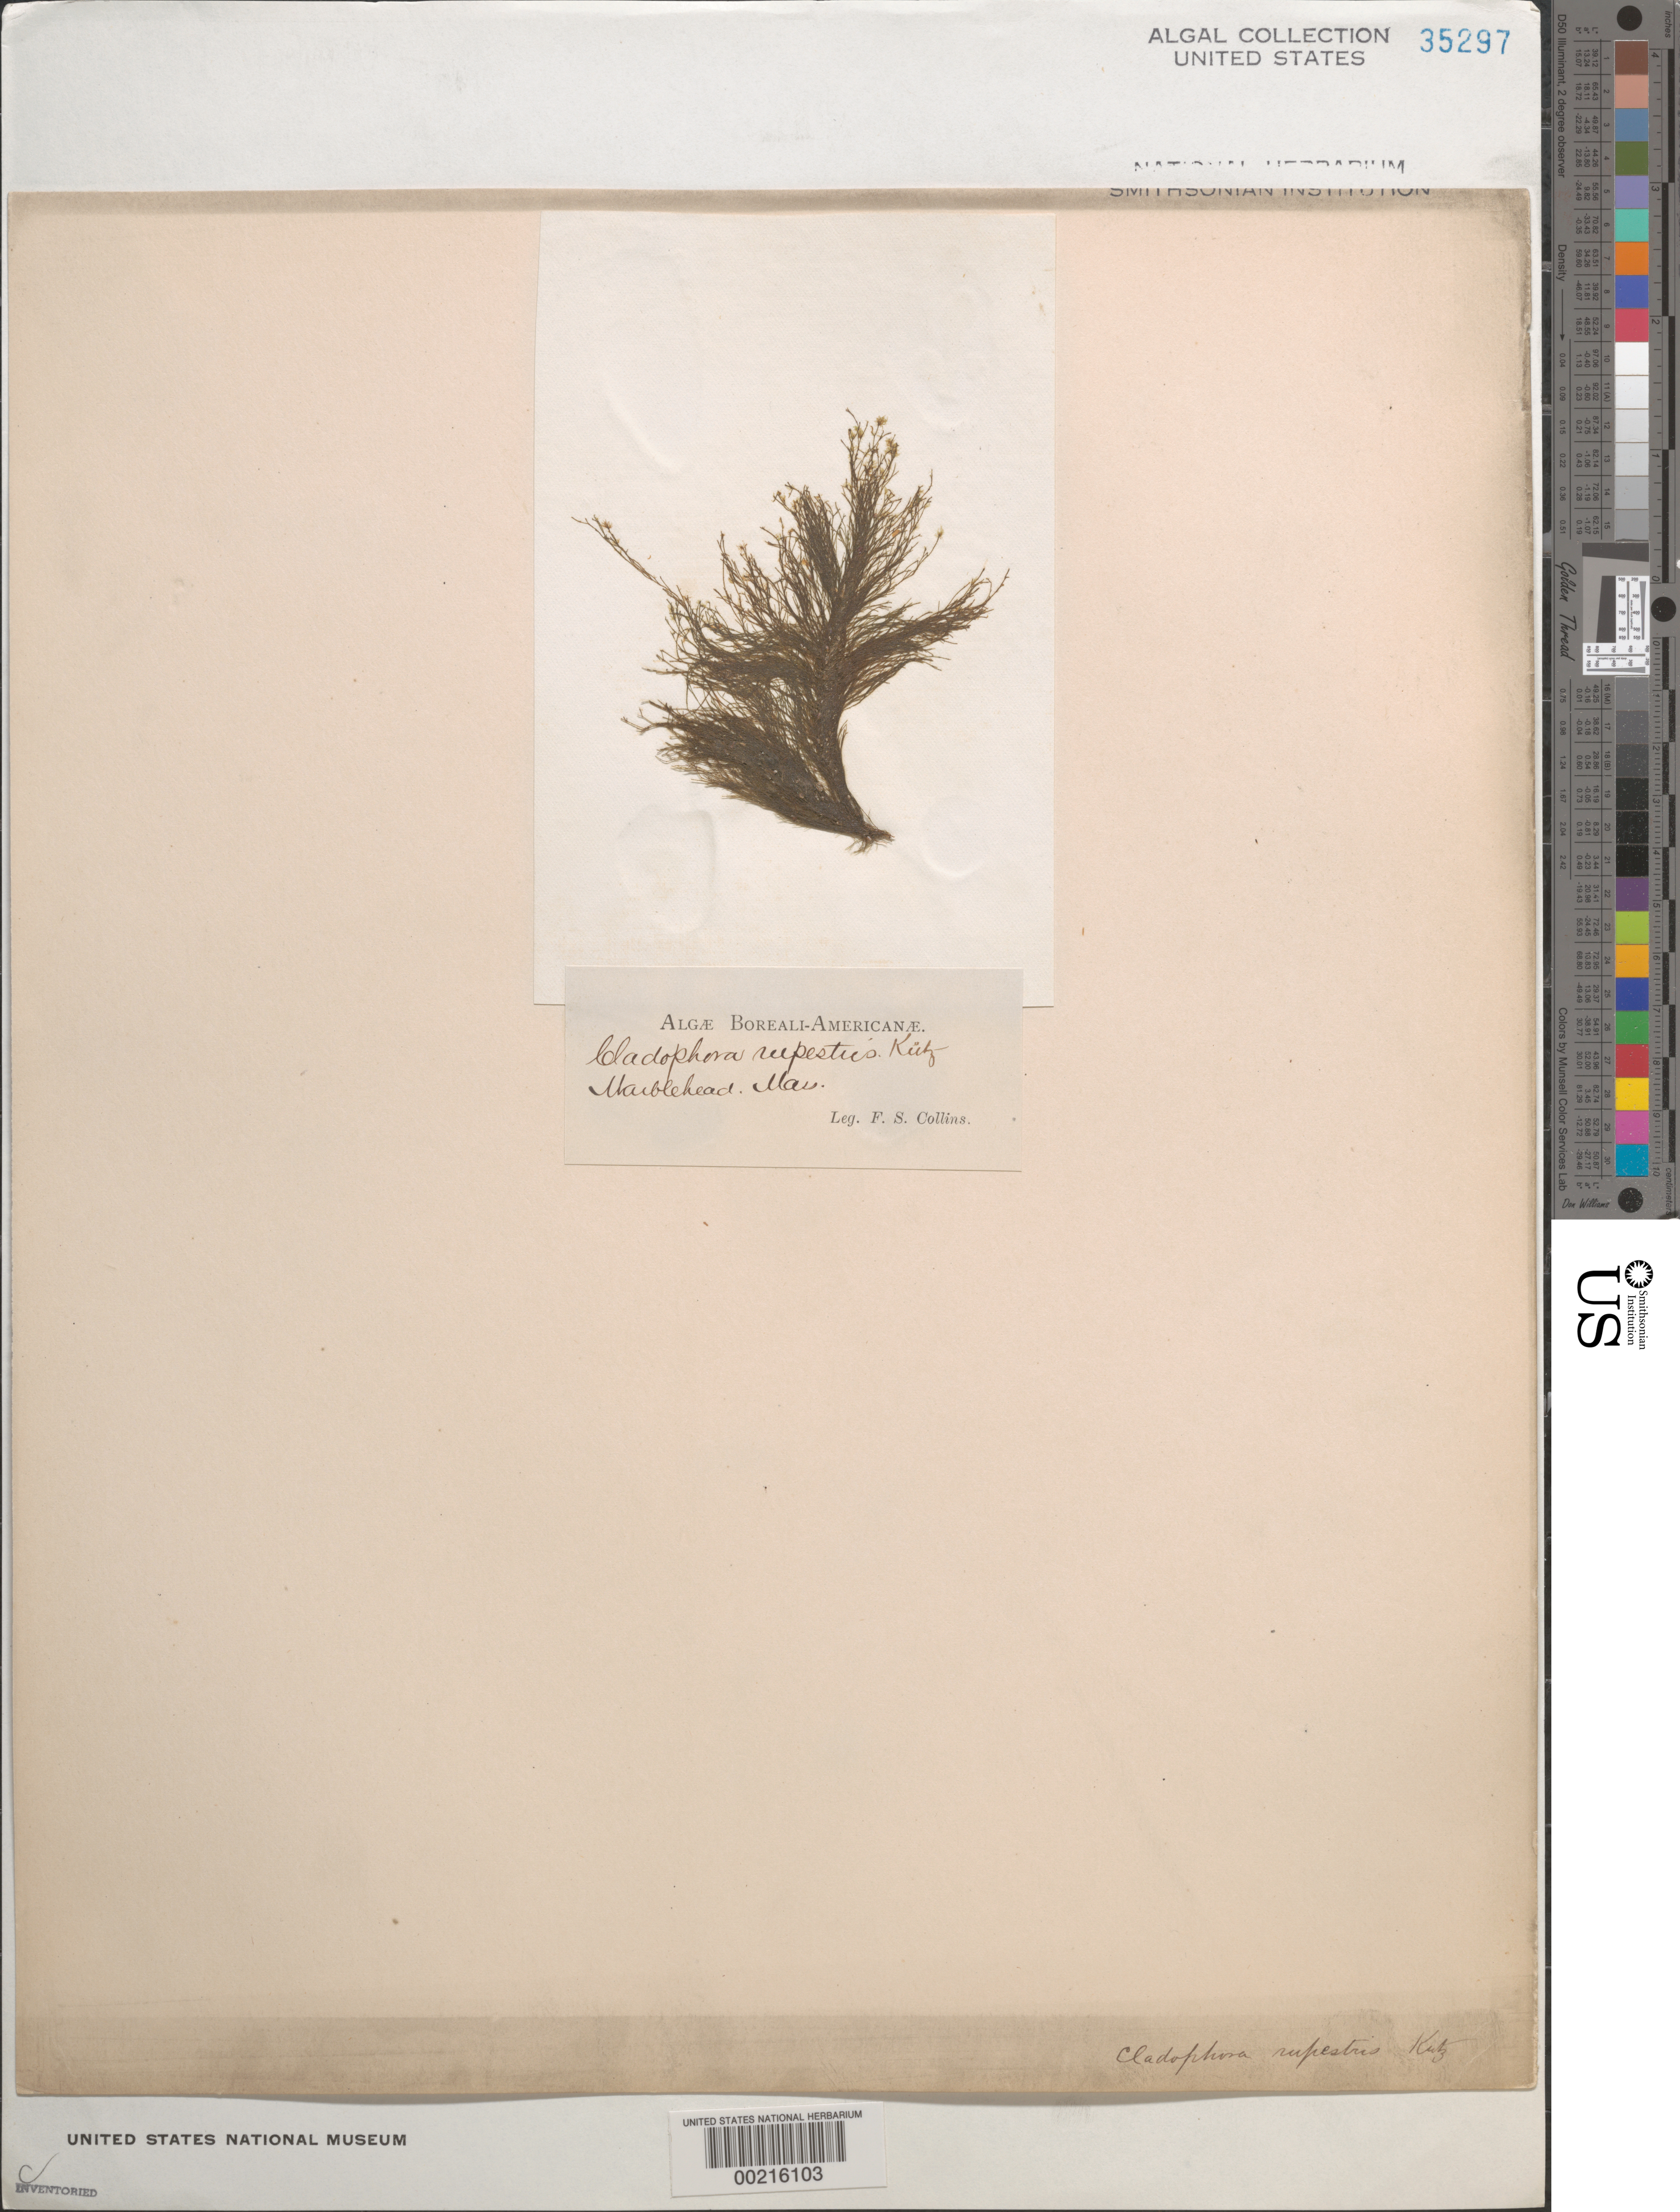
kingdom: Plantae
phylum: Chlorophyta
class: Ulvophyceae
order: Cladophorales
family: Cladophoraceae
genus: Cladophora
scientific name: Cladophora rupestris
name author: (Roth) Kütz.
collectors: F. Collins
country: United States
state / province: Massachusetts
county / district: Essex County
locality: Marblehead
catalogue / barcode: US 35297